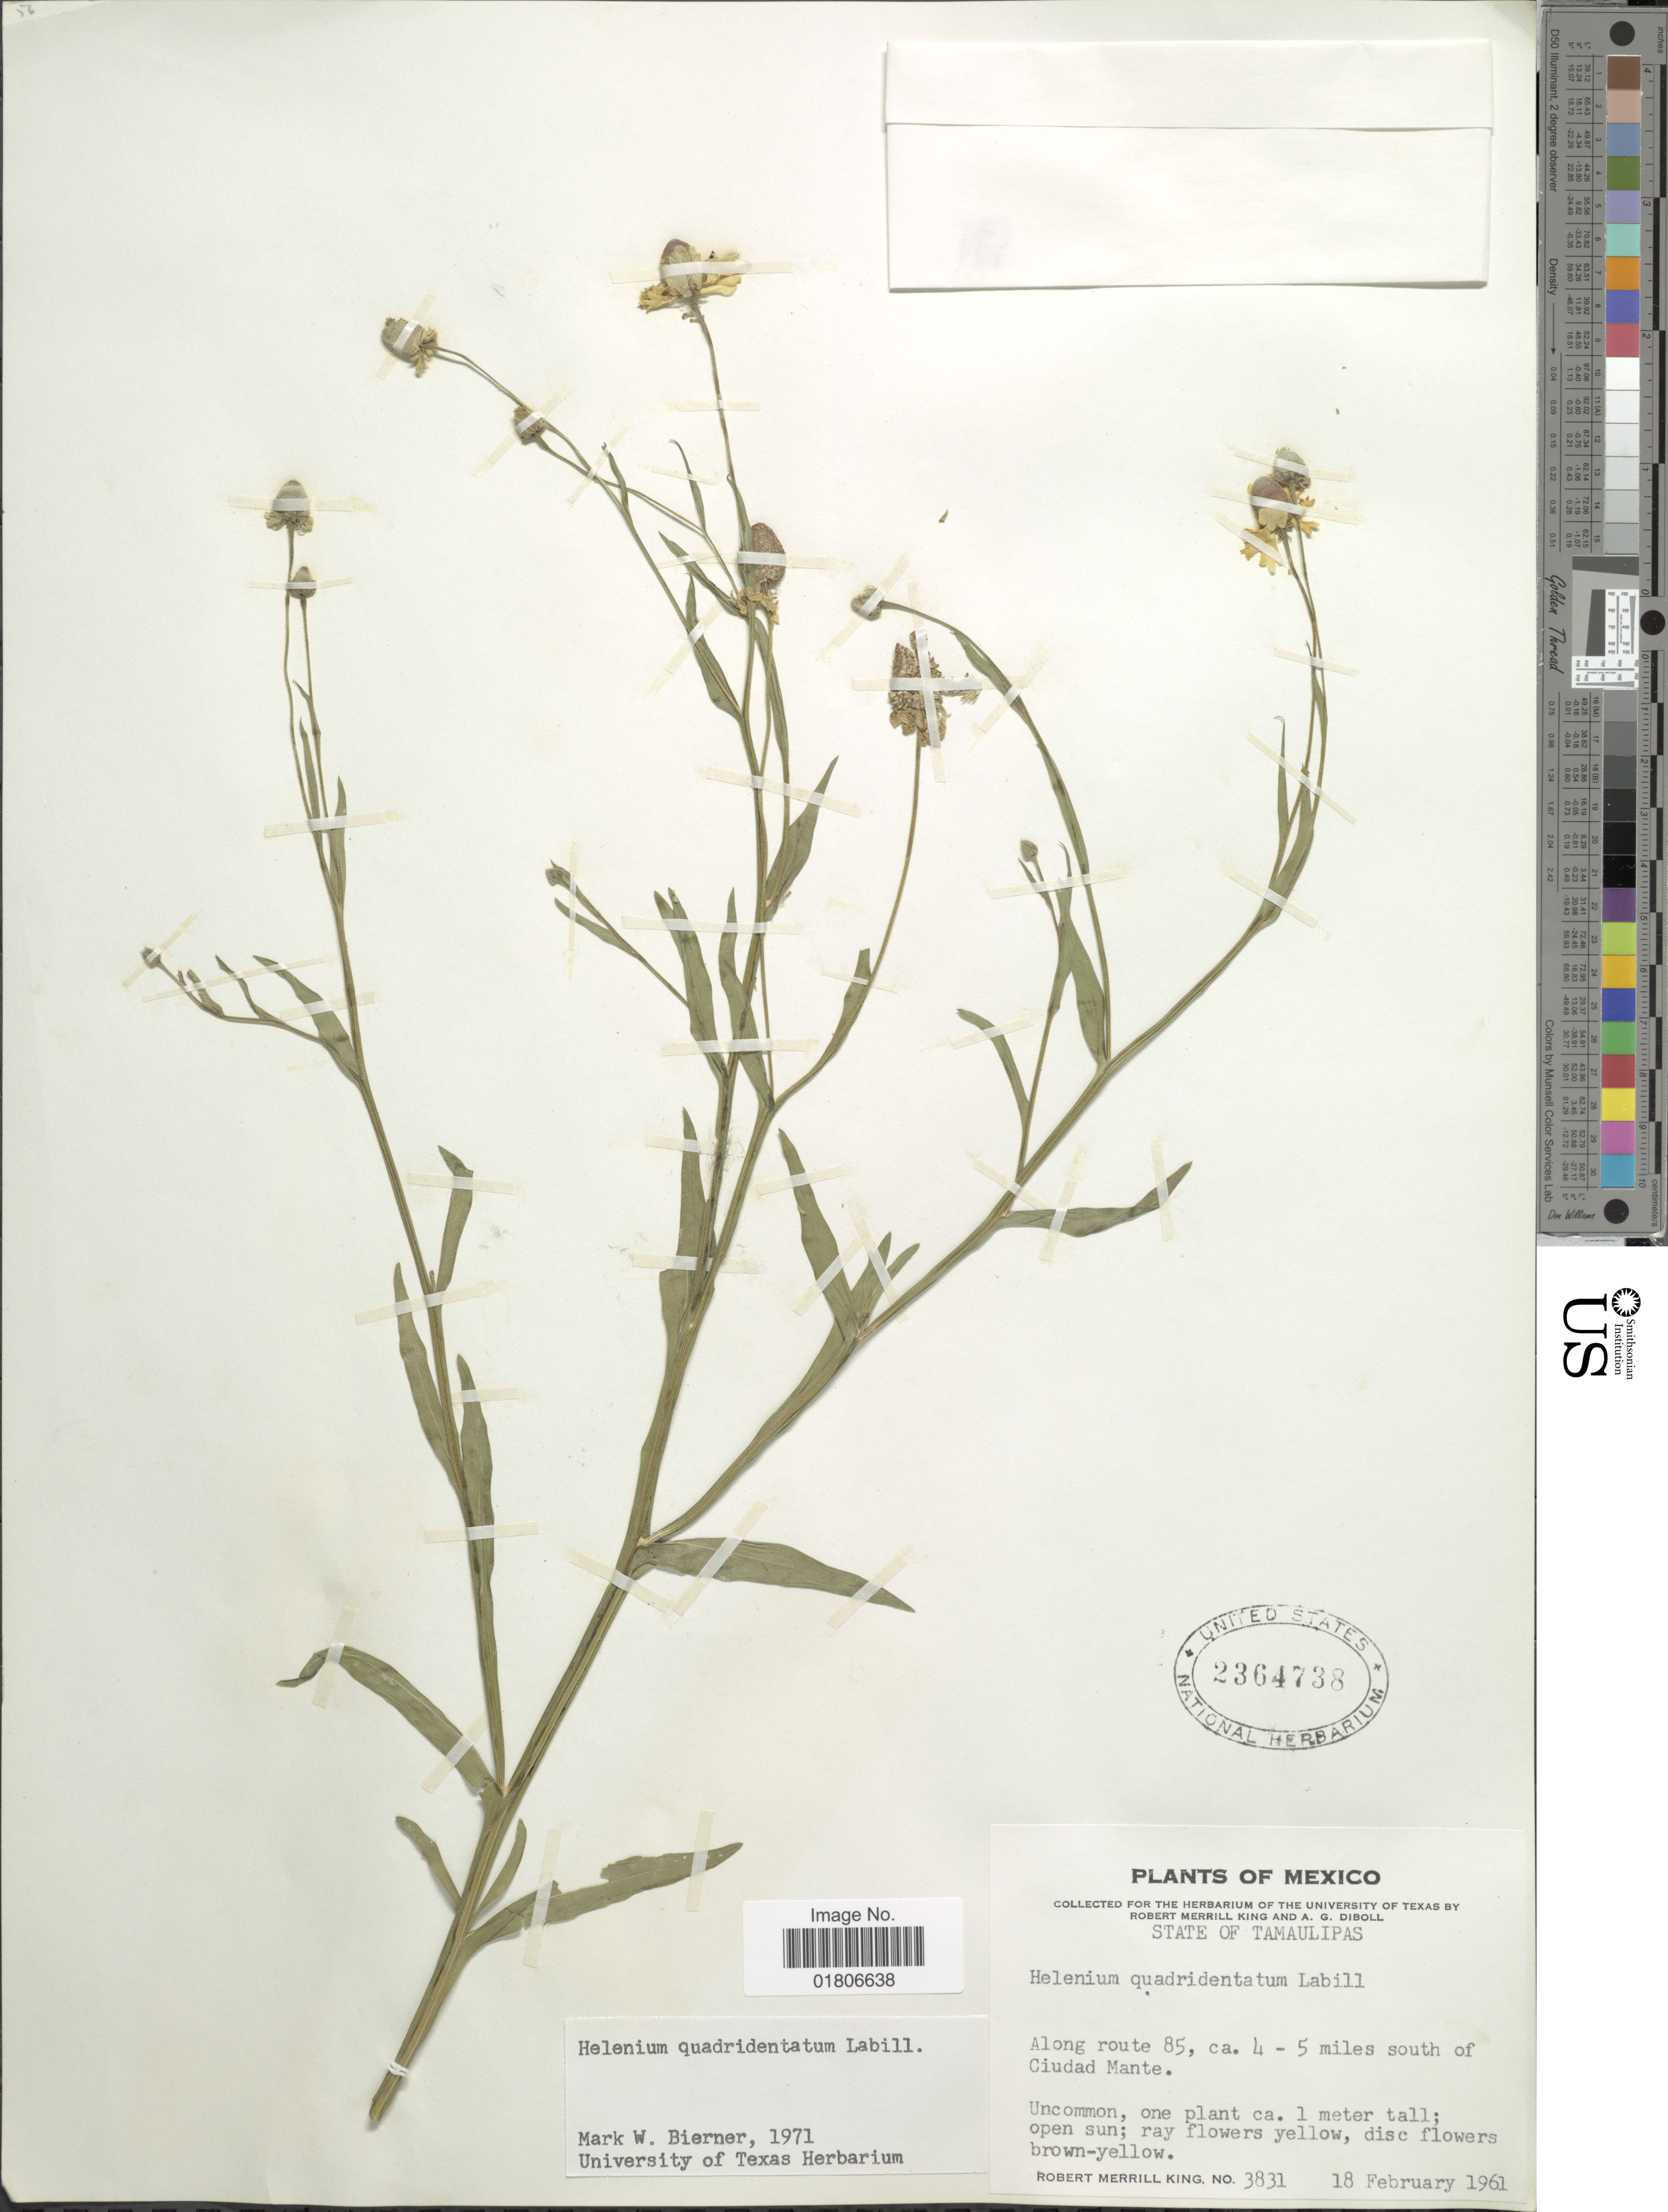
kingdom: Plantae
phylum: Tracheophyta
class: Magnoliopsida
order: Asterales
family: Asteraceae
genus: Helenium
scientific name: Helenium quadridentatum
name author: Labill.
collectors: R. M. King & A. Diboll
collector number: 3831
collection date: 1961-02-18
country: Mexico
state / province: Tamaulipas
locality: Along route 85, ca. 4 - 5 miles south of Ciudad Mante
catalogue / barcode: US 2364738